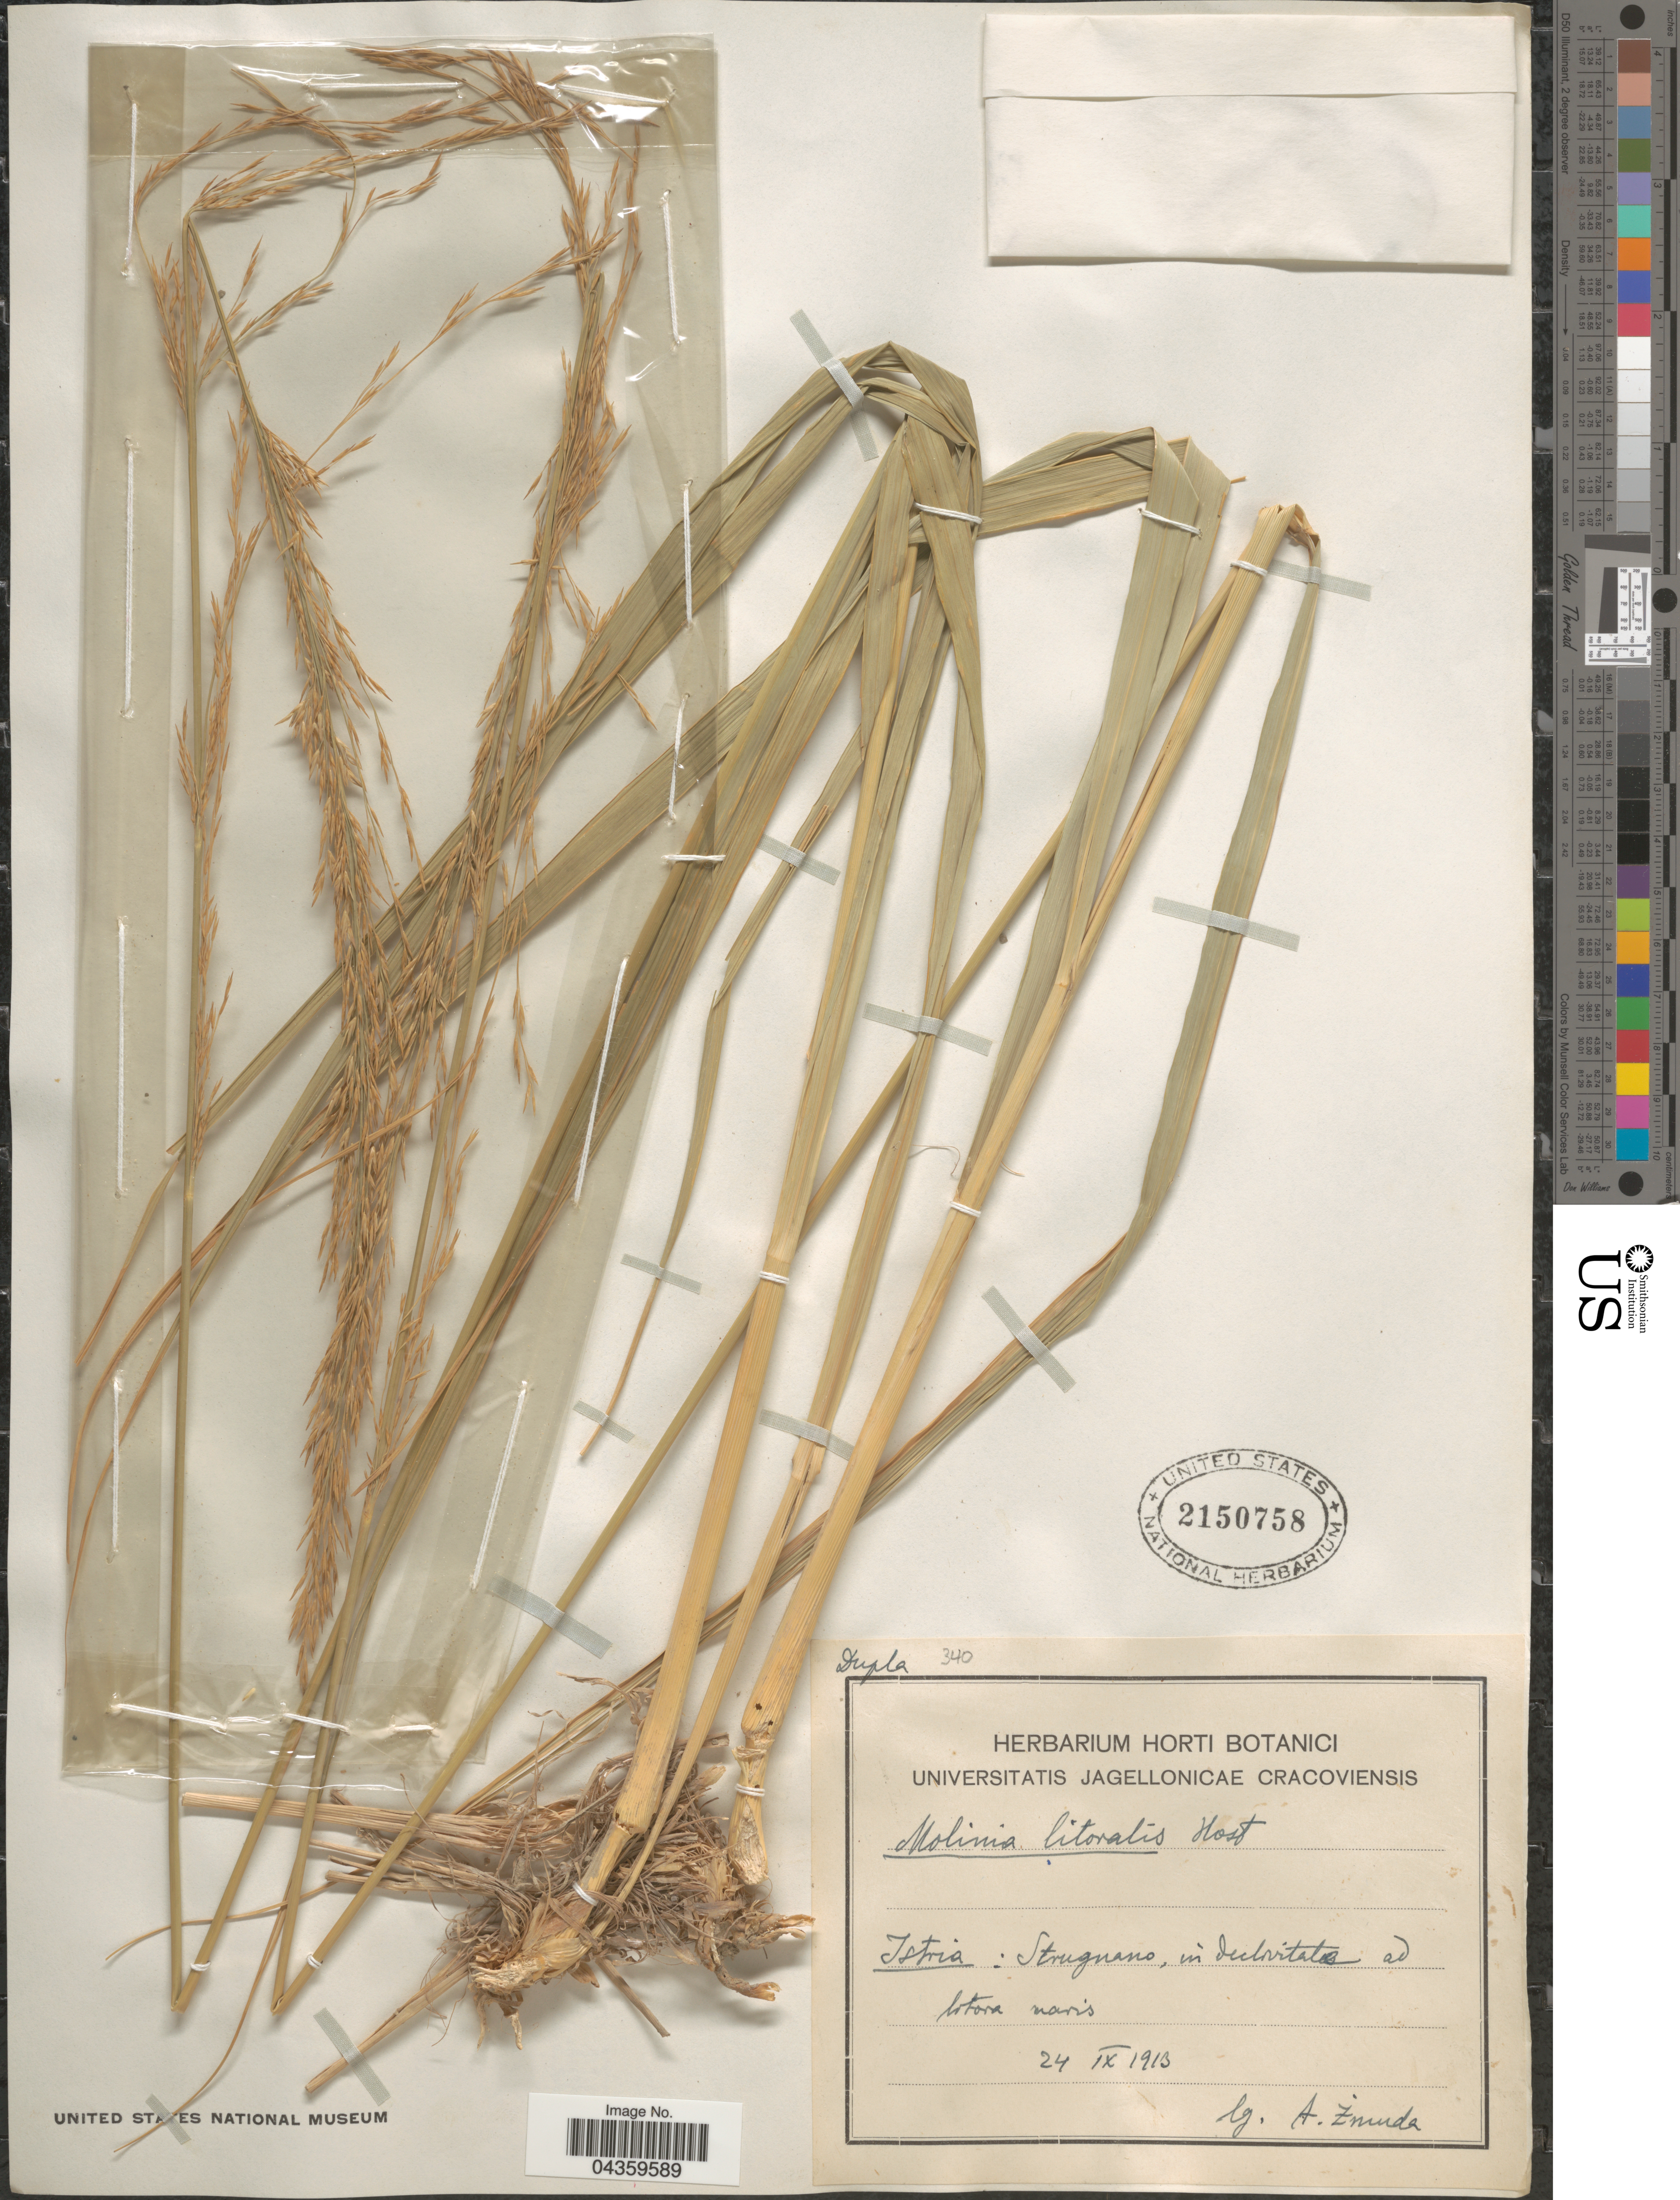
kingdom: Plantae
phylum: Tracheophyta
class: Liliopsida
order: Poales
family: Poaceae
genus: Molinia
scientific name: Molinia arundinacea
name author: Schrank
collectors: A. Zmuda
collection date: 1913-09-24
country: Croatia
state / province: Istria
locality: Strugnano, in declivitates ad litora maris.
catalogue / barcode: US 2150758